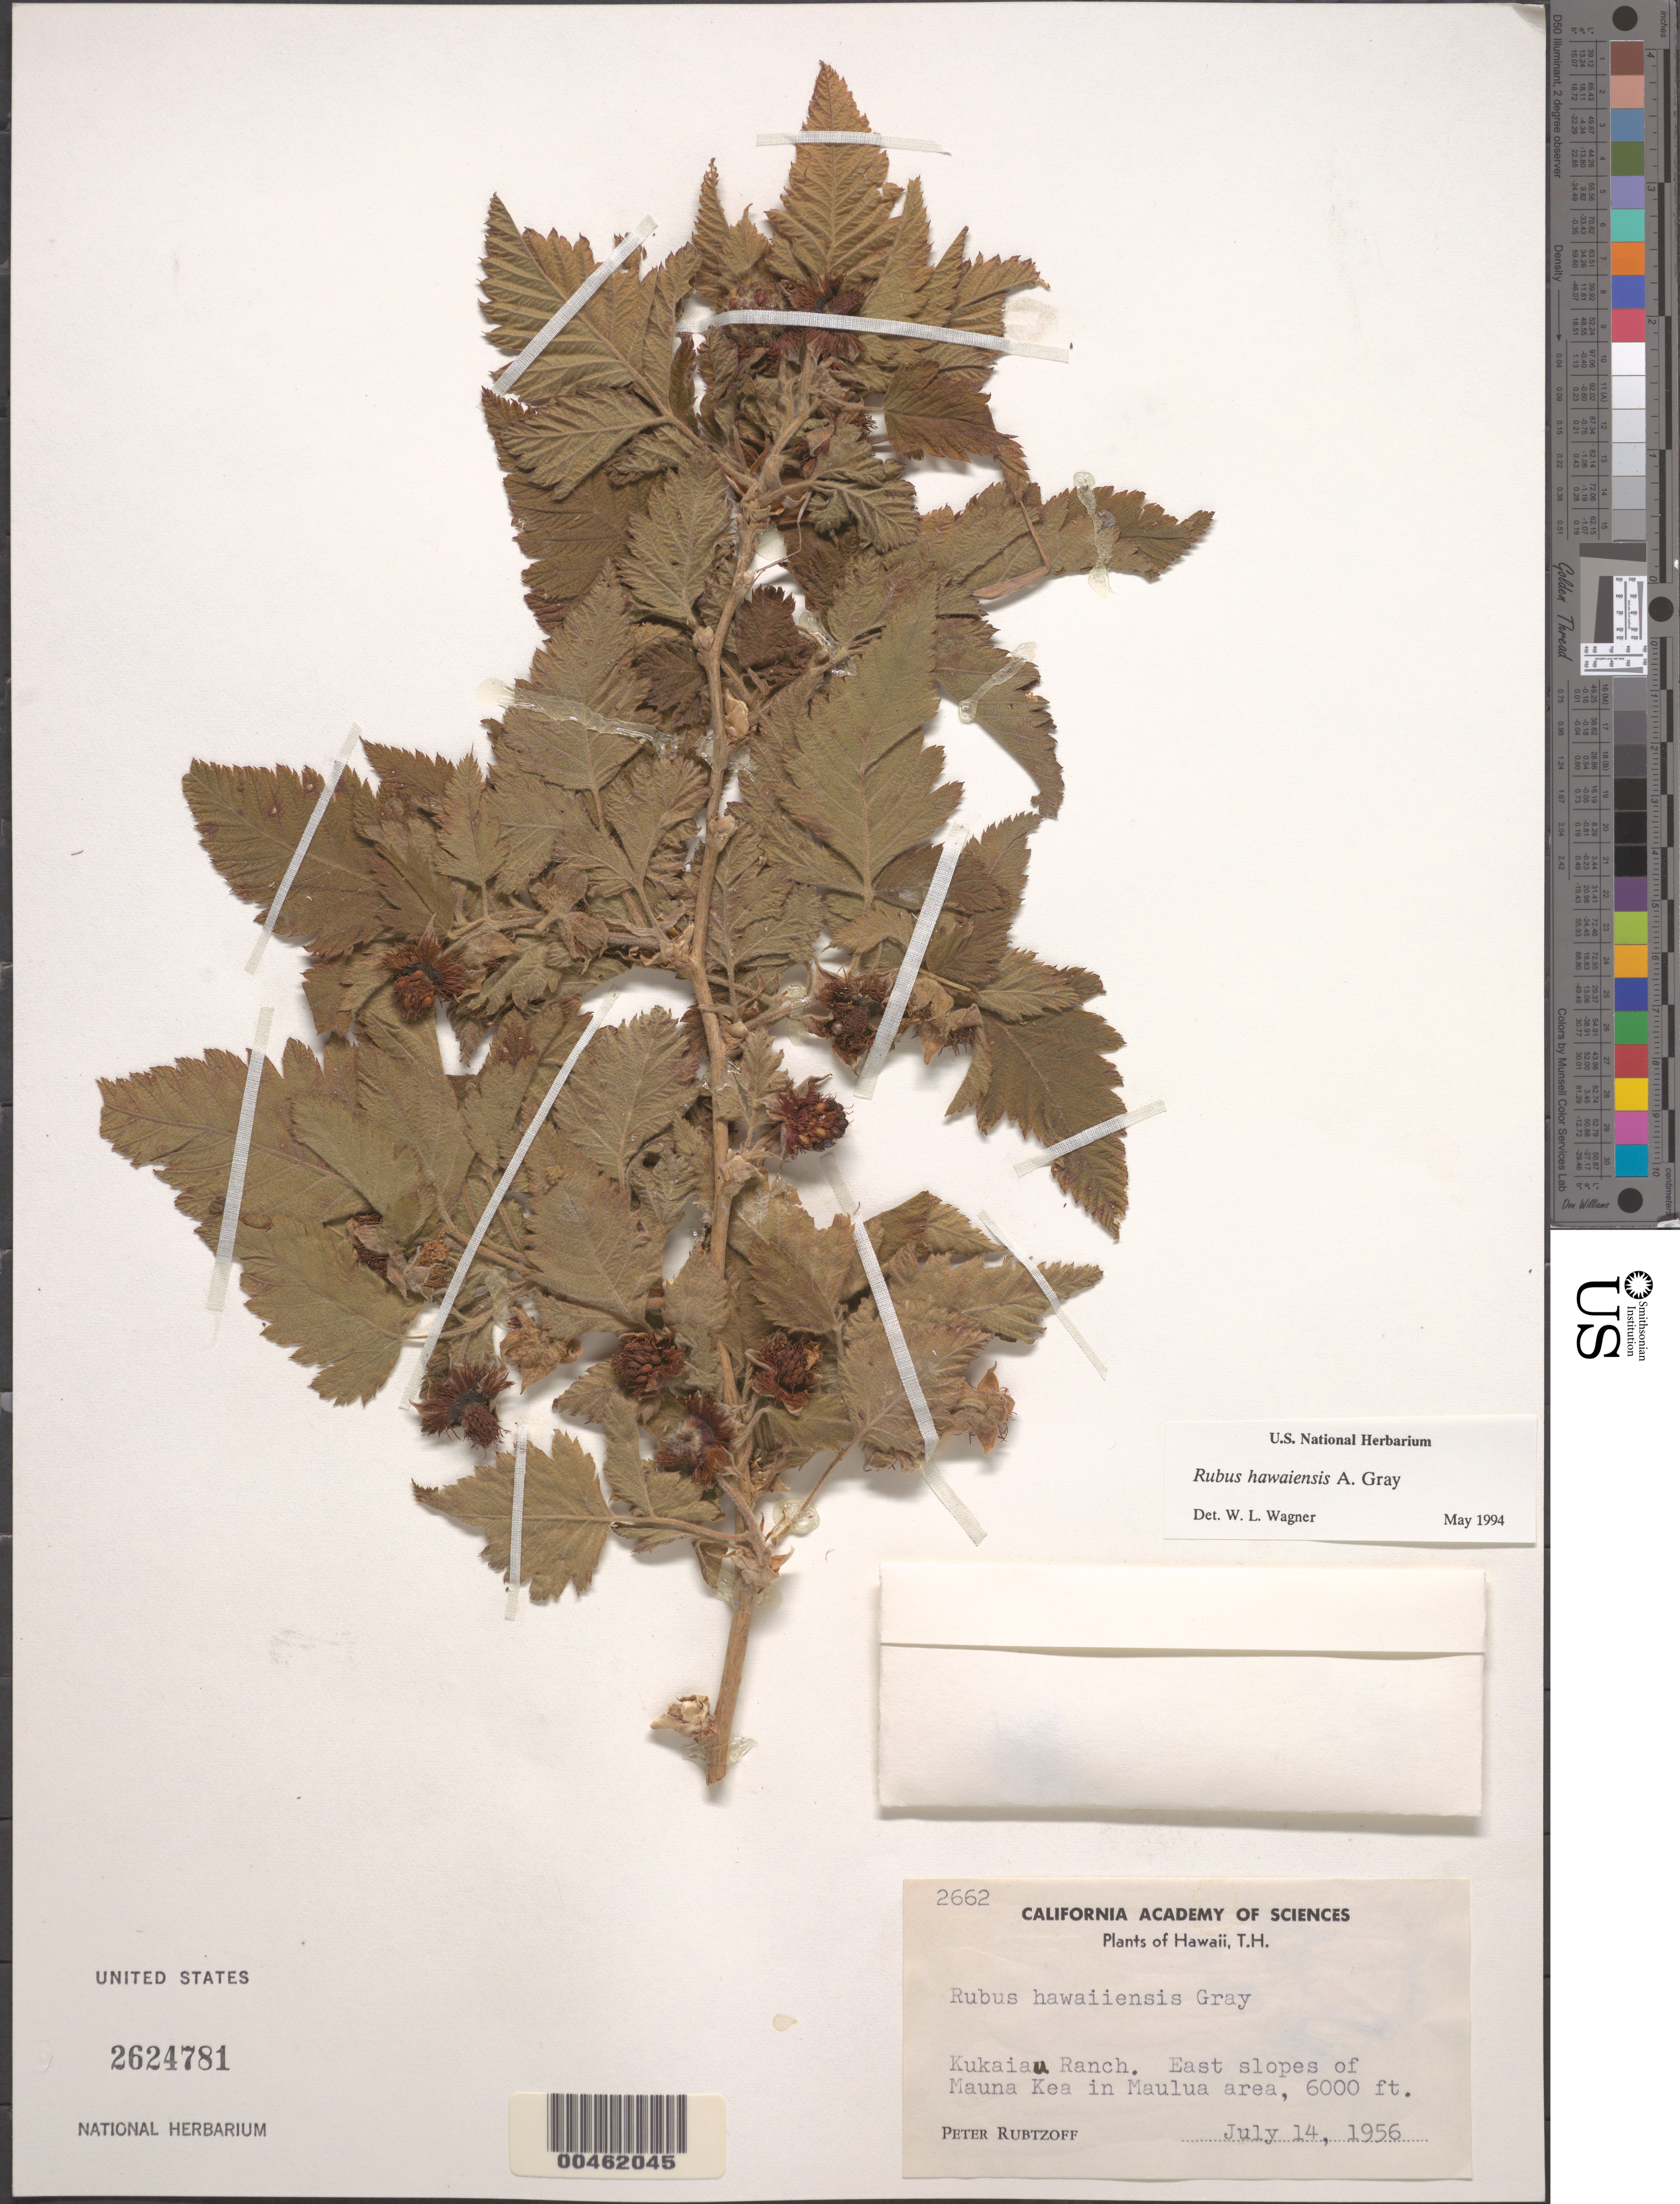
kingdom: Plantae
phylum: Tracheophyta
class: Magnoliopsida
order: Rosales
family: Rosaceae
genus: Rubus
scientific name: Rubus hawaiensis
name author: A. Gray in Wilkes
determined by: Wagner, W. L., (BOT), Smithsonian Institution - National Museum of Natural History (UNITED STATES)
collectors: P. Rubtzoff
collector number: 2662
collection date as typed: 14 Jul 1956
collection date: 1956-07-14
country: United States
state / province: Hawaii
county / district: Hawaii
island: Hawaii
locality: Kukaiau Ranch, E slopes of Mauna Kea in Maulua area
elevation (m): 1829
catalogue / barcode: US 2624781